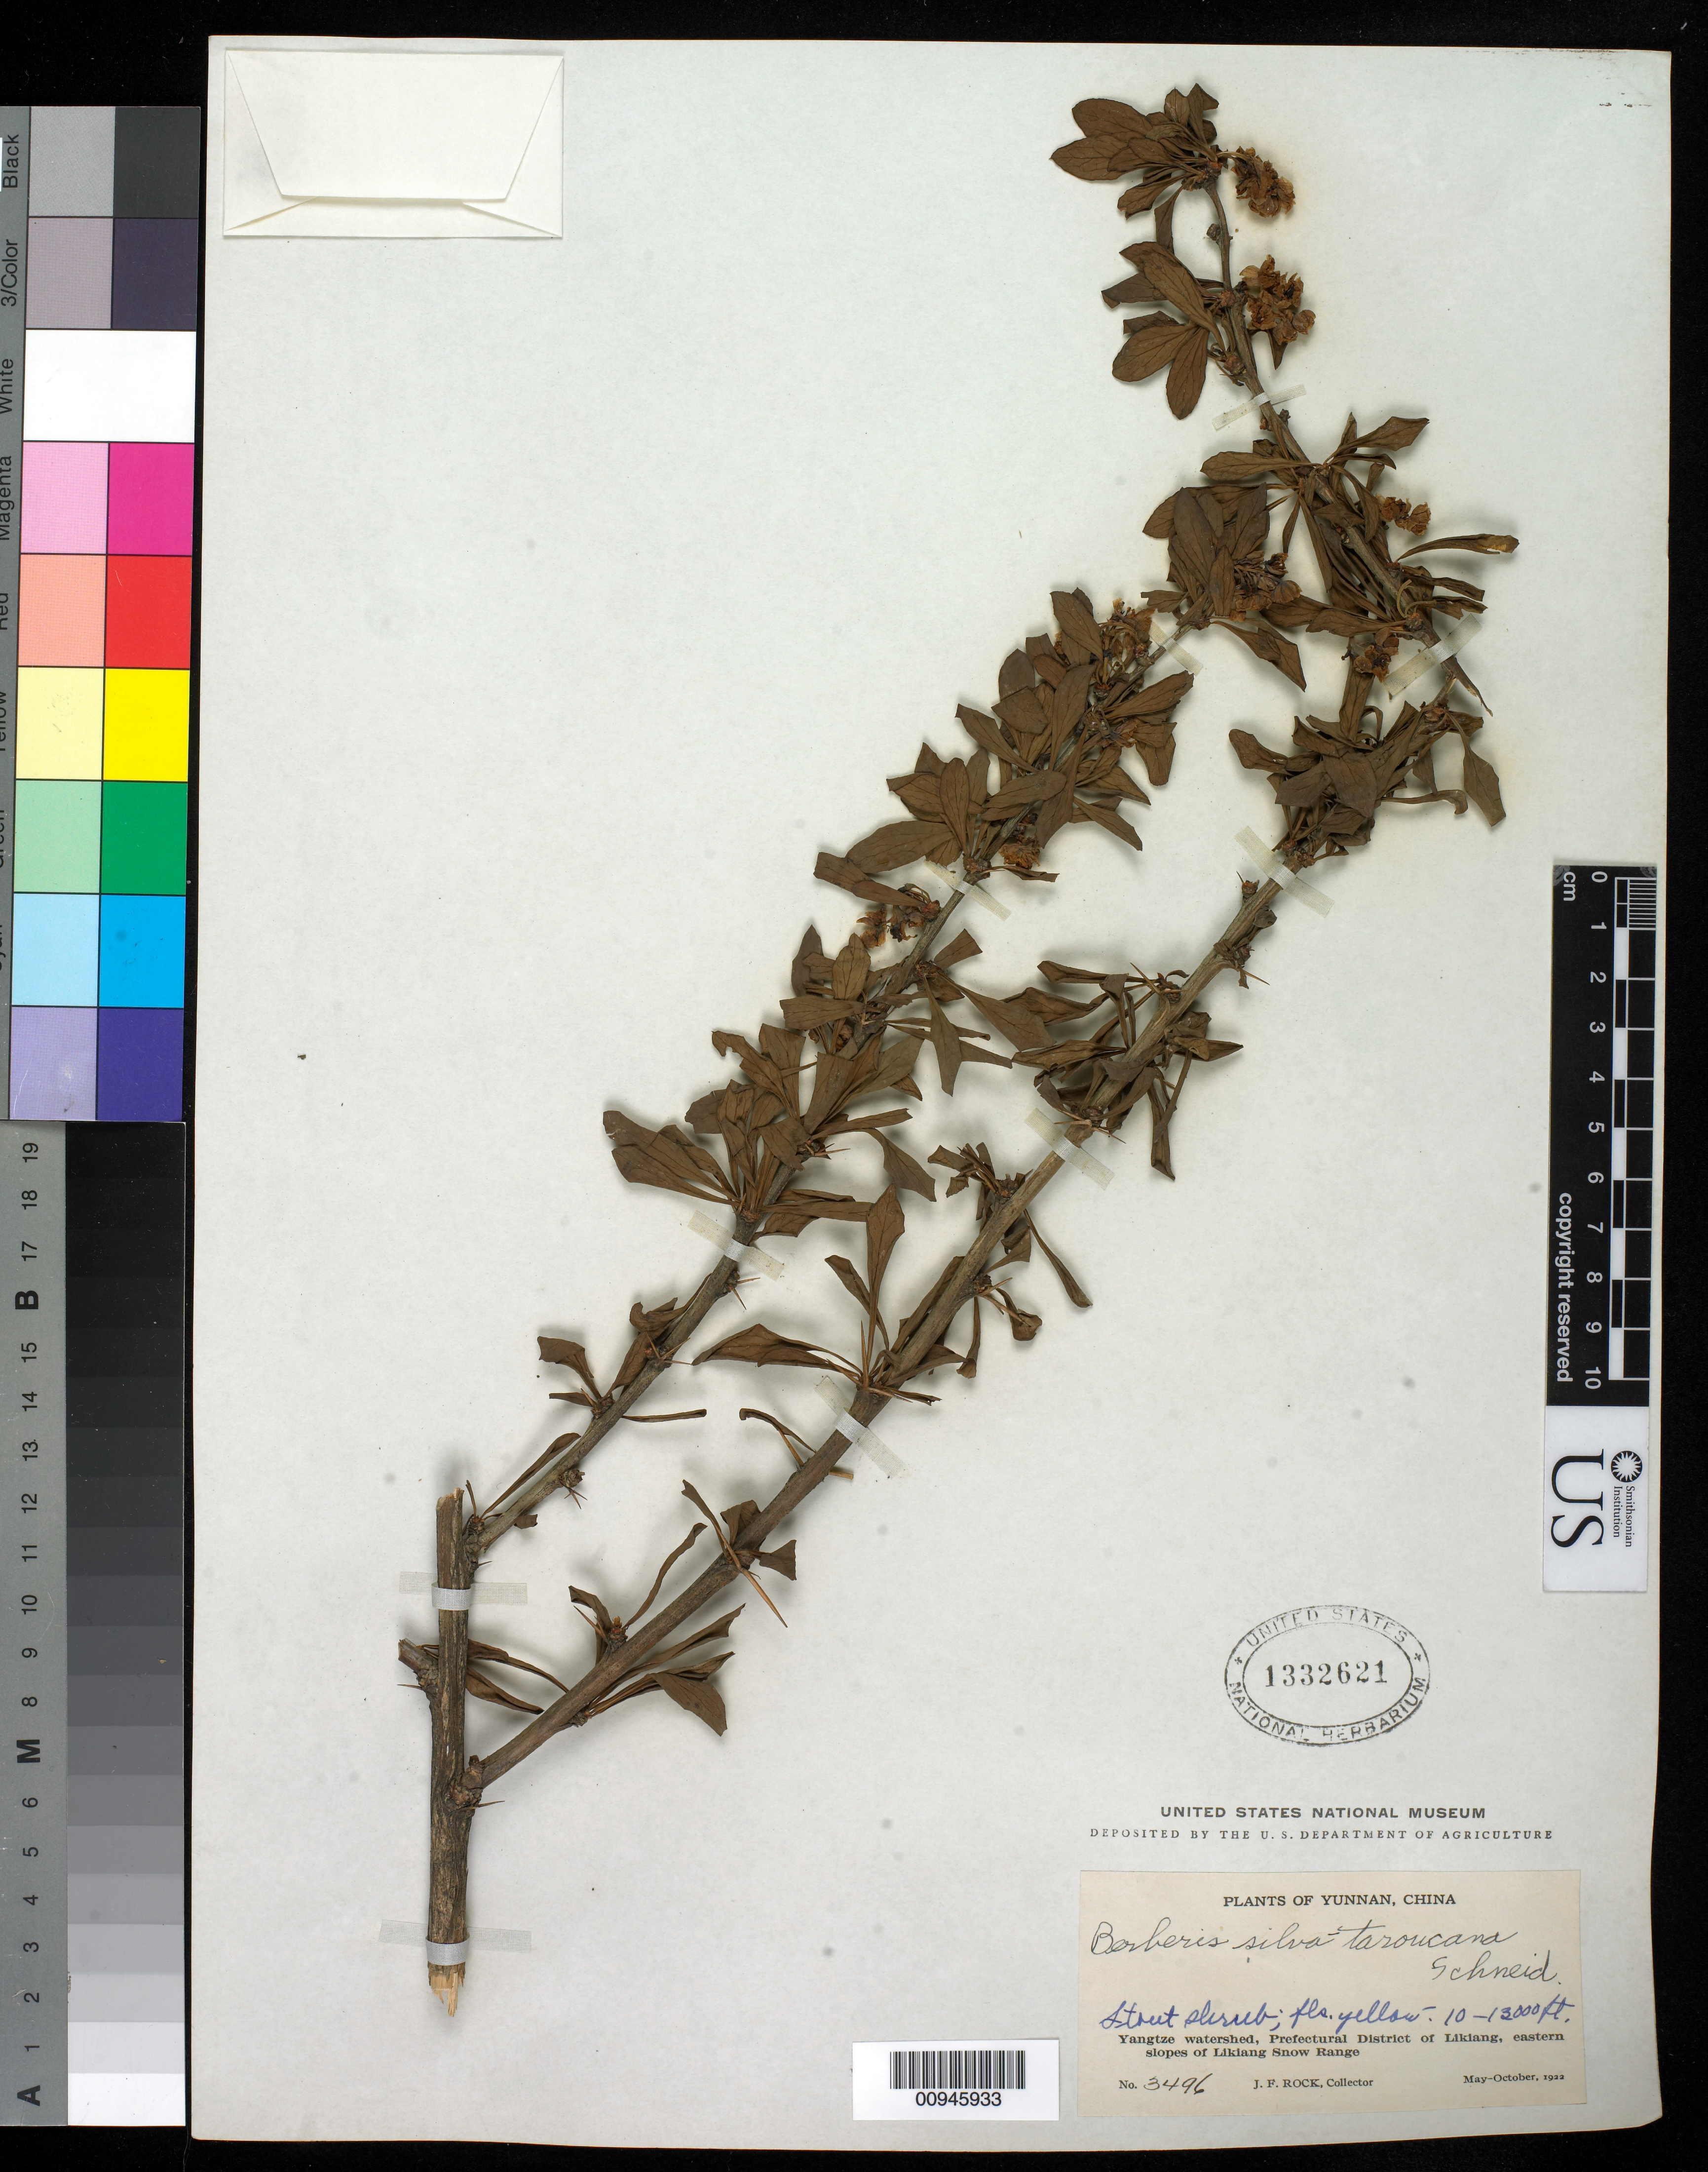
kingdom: Plantae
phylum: Tracheophyta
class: Magnoliopsida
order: Ranunculales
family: Berberidaceae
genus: Berberis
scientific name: Berberis silva-taroucana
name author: C.K. Schneid. in Sarg.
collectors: J. F. Rock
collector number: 3496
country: China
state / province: Yunnan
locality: Yangtze watershed, Prefectiural Dist of Likiang, E slopes of Laikiang Snow Range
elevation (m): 3048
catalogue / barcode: US 1332621